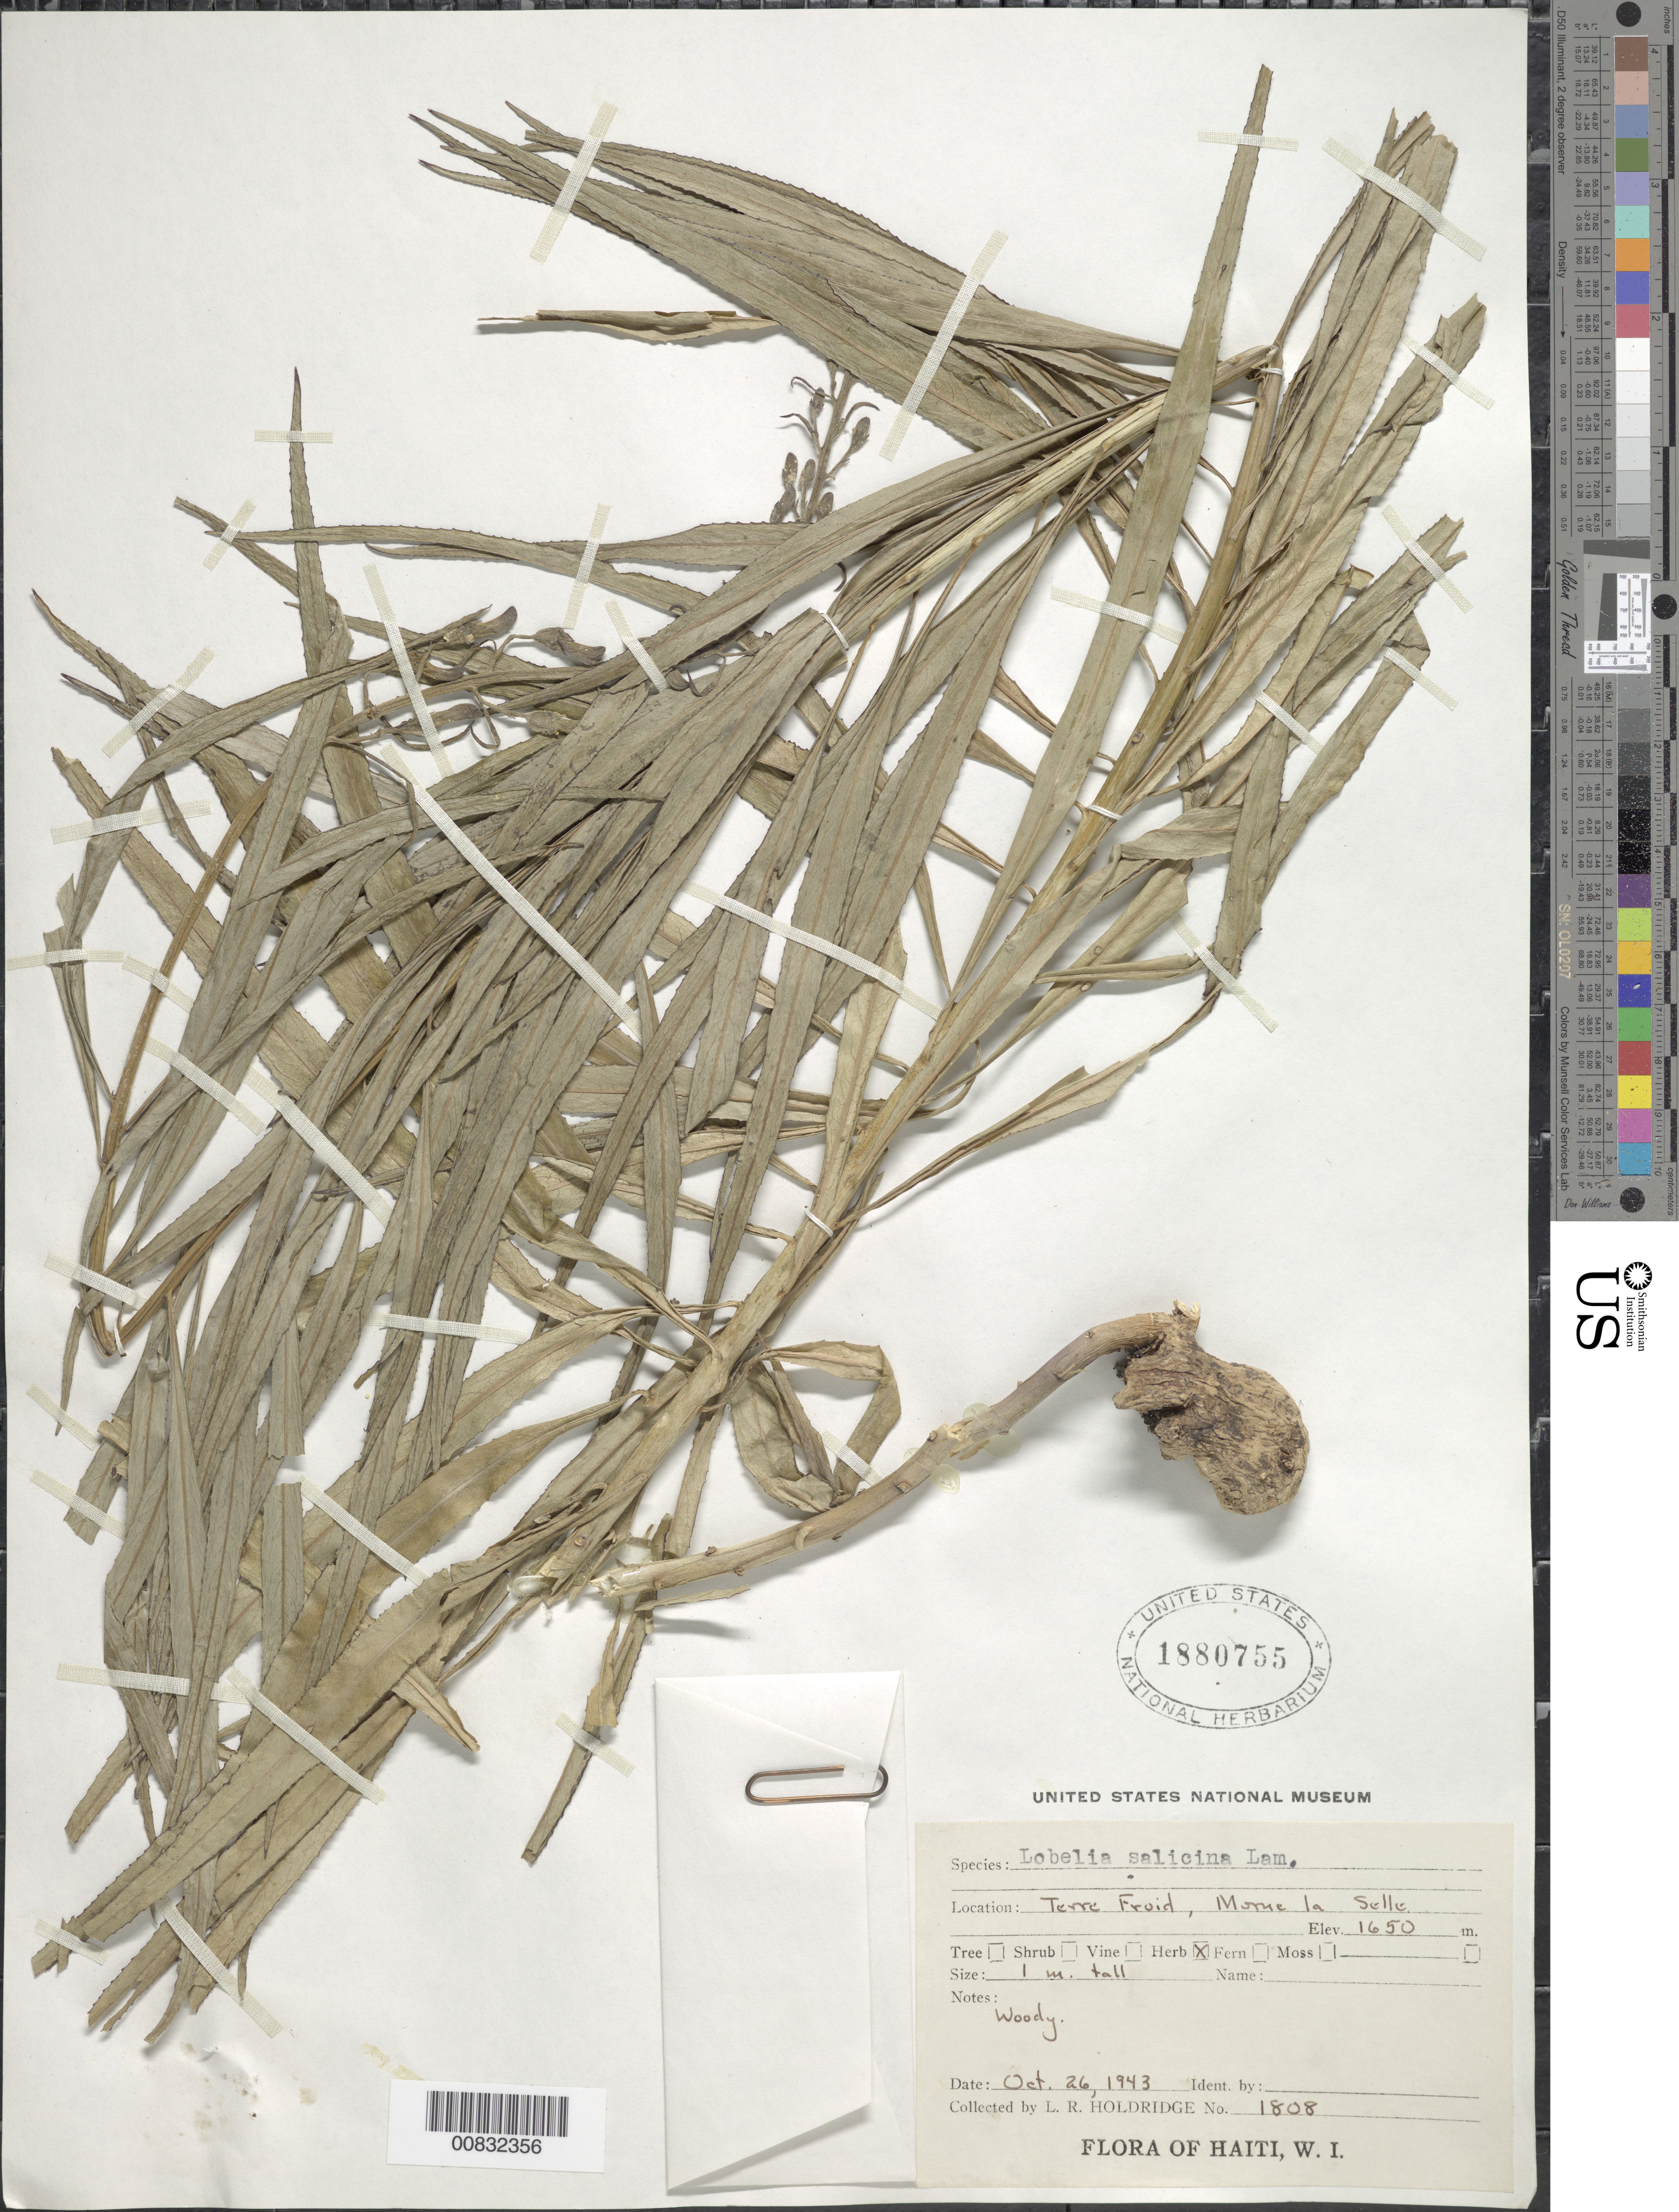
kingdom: Plantae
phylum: Tracheophyta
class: Magnoliopsida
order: Asterales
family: Campanulaceae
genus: Lobelia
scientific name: Lobelia salicina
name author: Lam.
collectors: L. Holdridge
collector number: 1808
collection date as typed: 26 Oct 1943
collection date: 1943-10-26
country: Haiti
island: Hispaniola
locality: Terre Fruid, Morne la Selle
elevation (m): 1650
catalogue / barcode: US 1880755